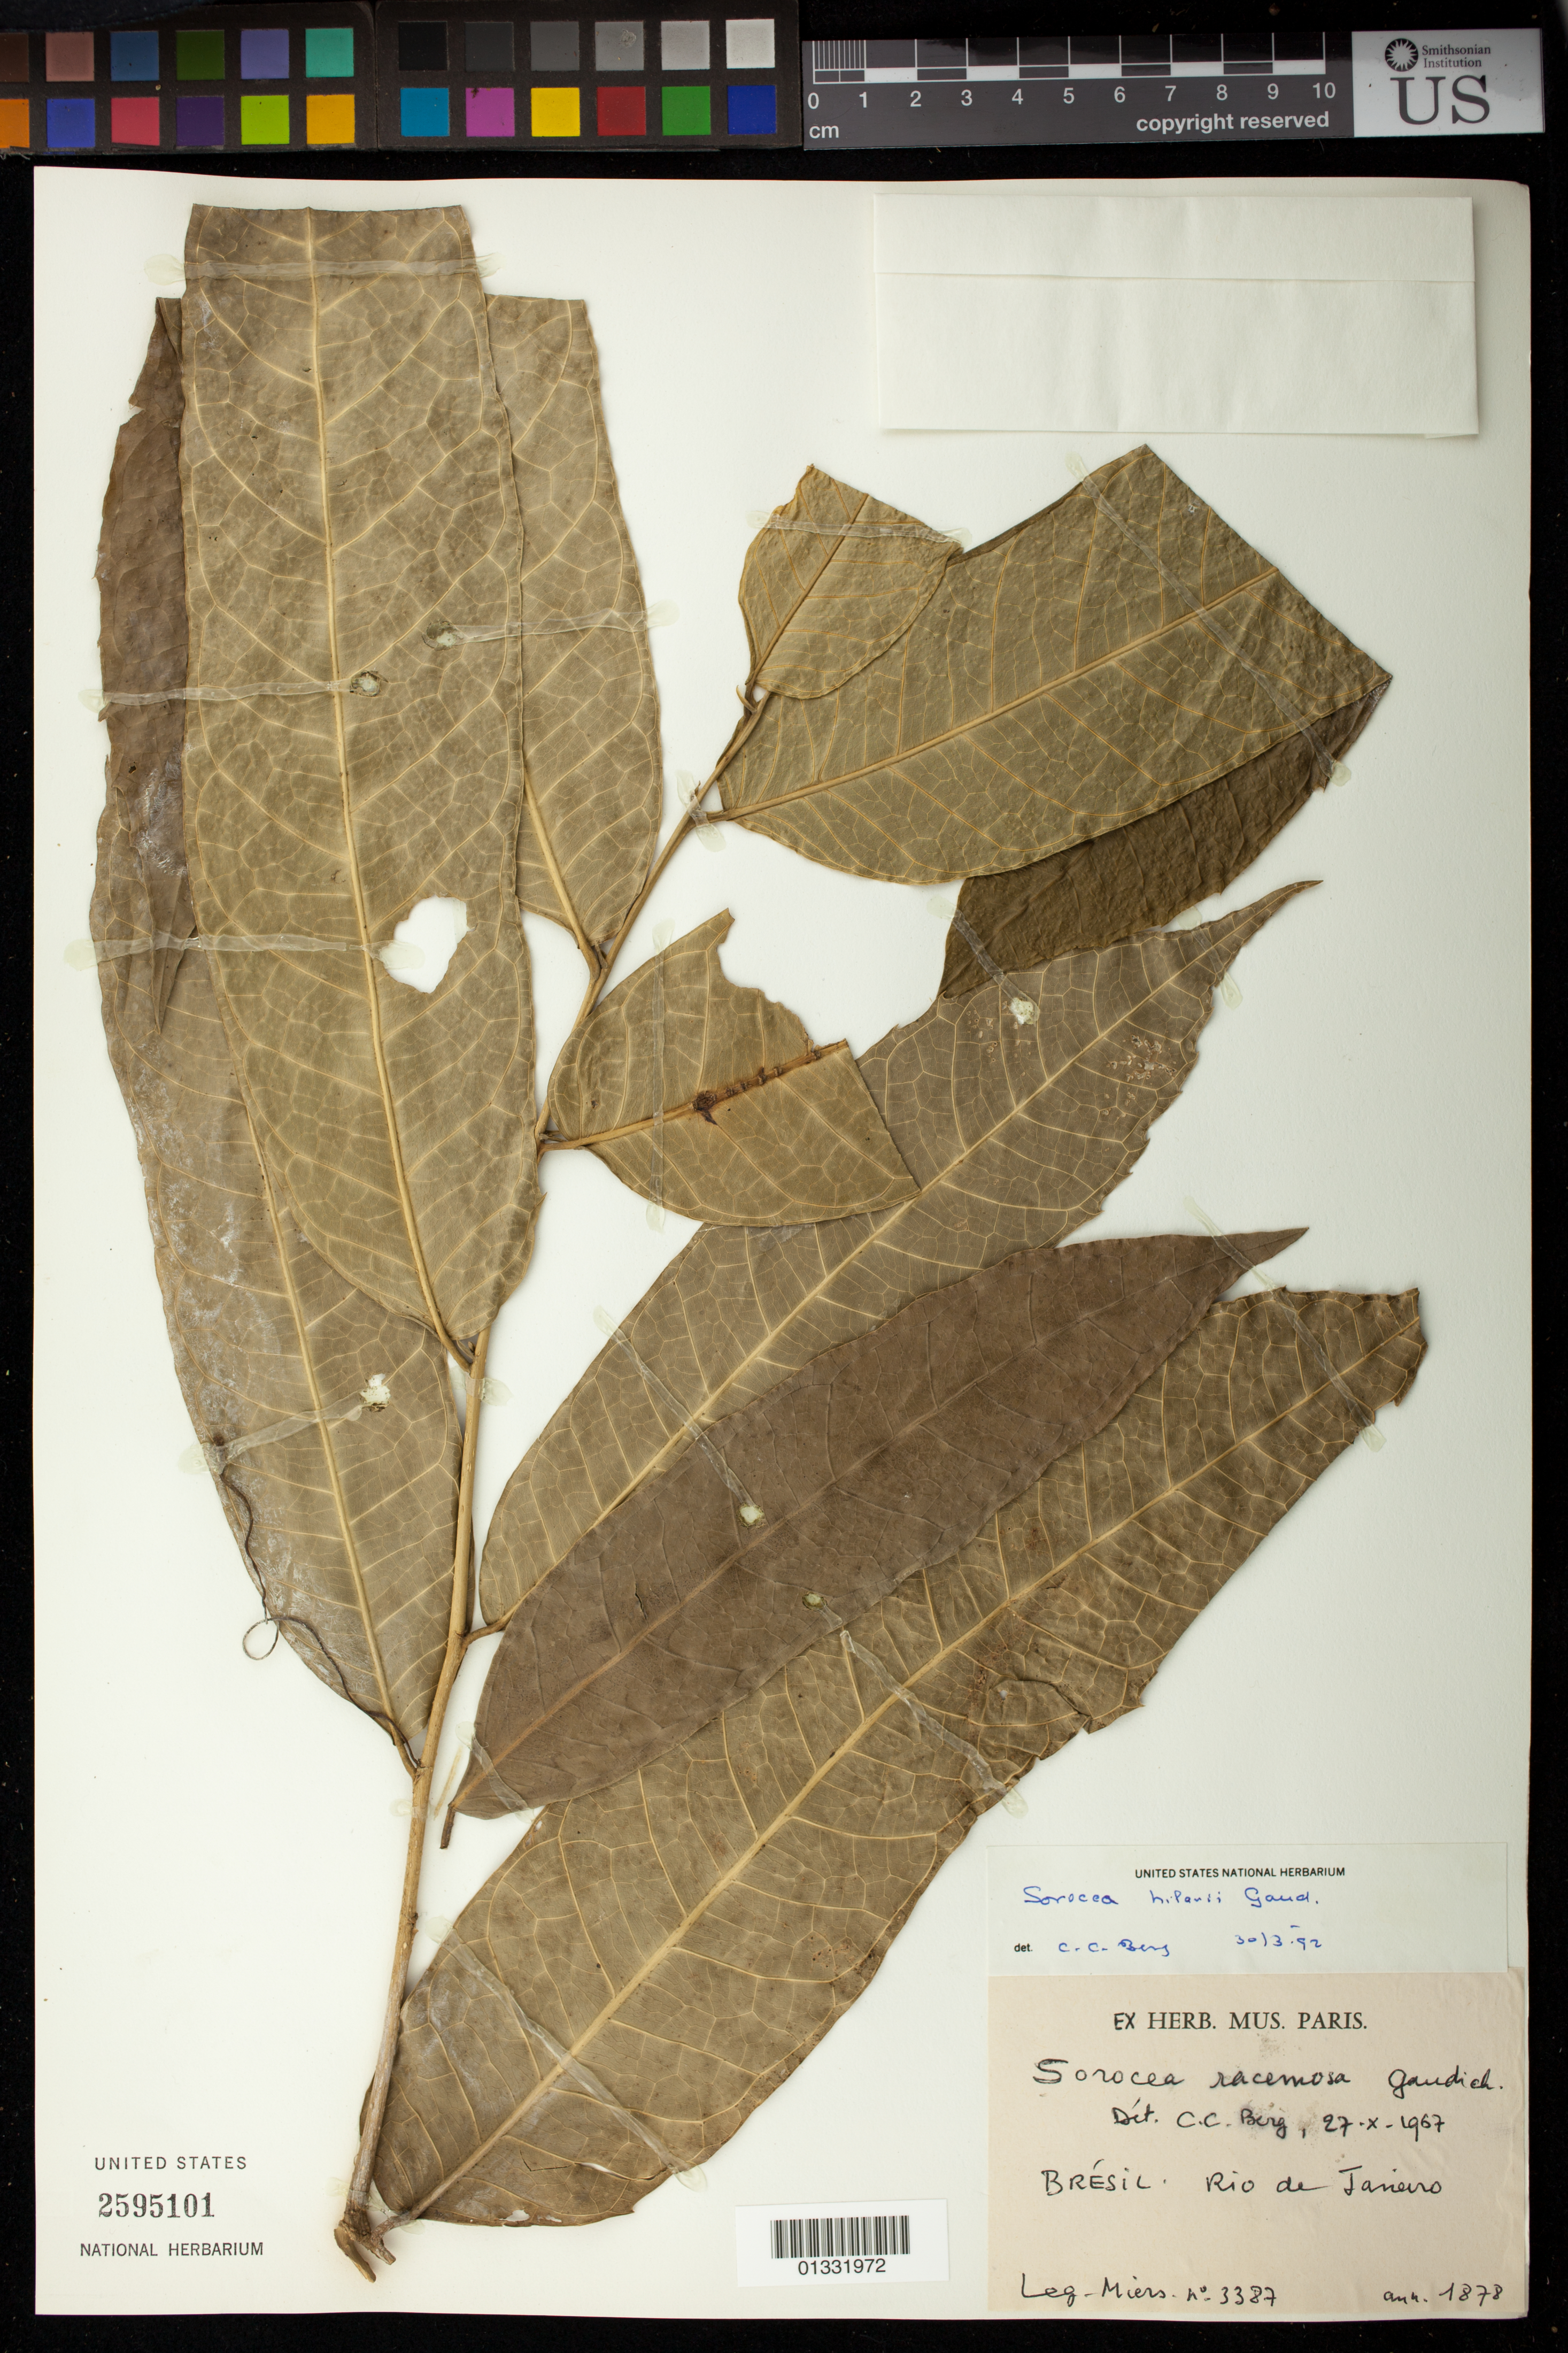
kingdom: Plantae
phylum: Tracheophyta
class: Magnoliopsida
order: Rosales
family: Moraceae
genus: Sorocea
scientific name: Sorocea hilarii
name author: Gaudich.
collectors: Miers, --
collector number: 3387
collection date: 1905-02-20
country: Brazil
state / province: Rio de Janeiro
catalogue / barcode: US 2595101